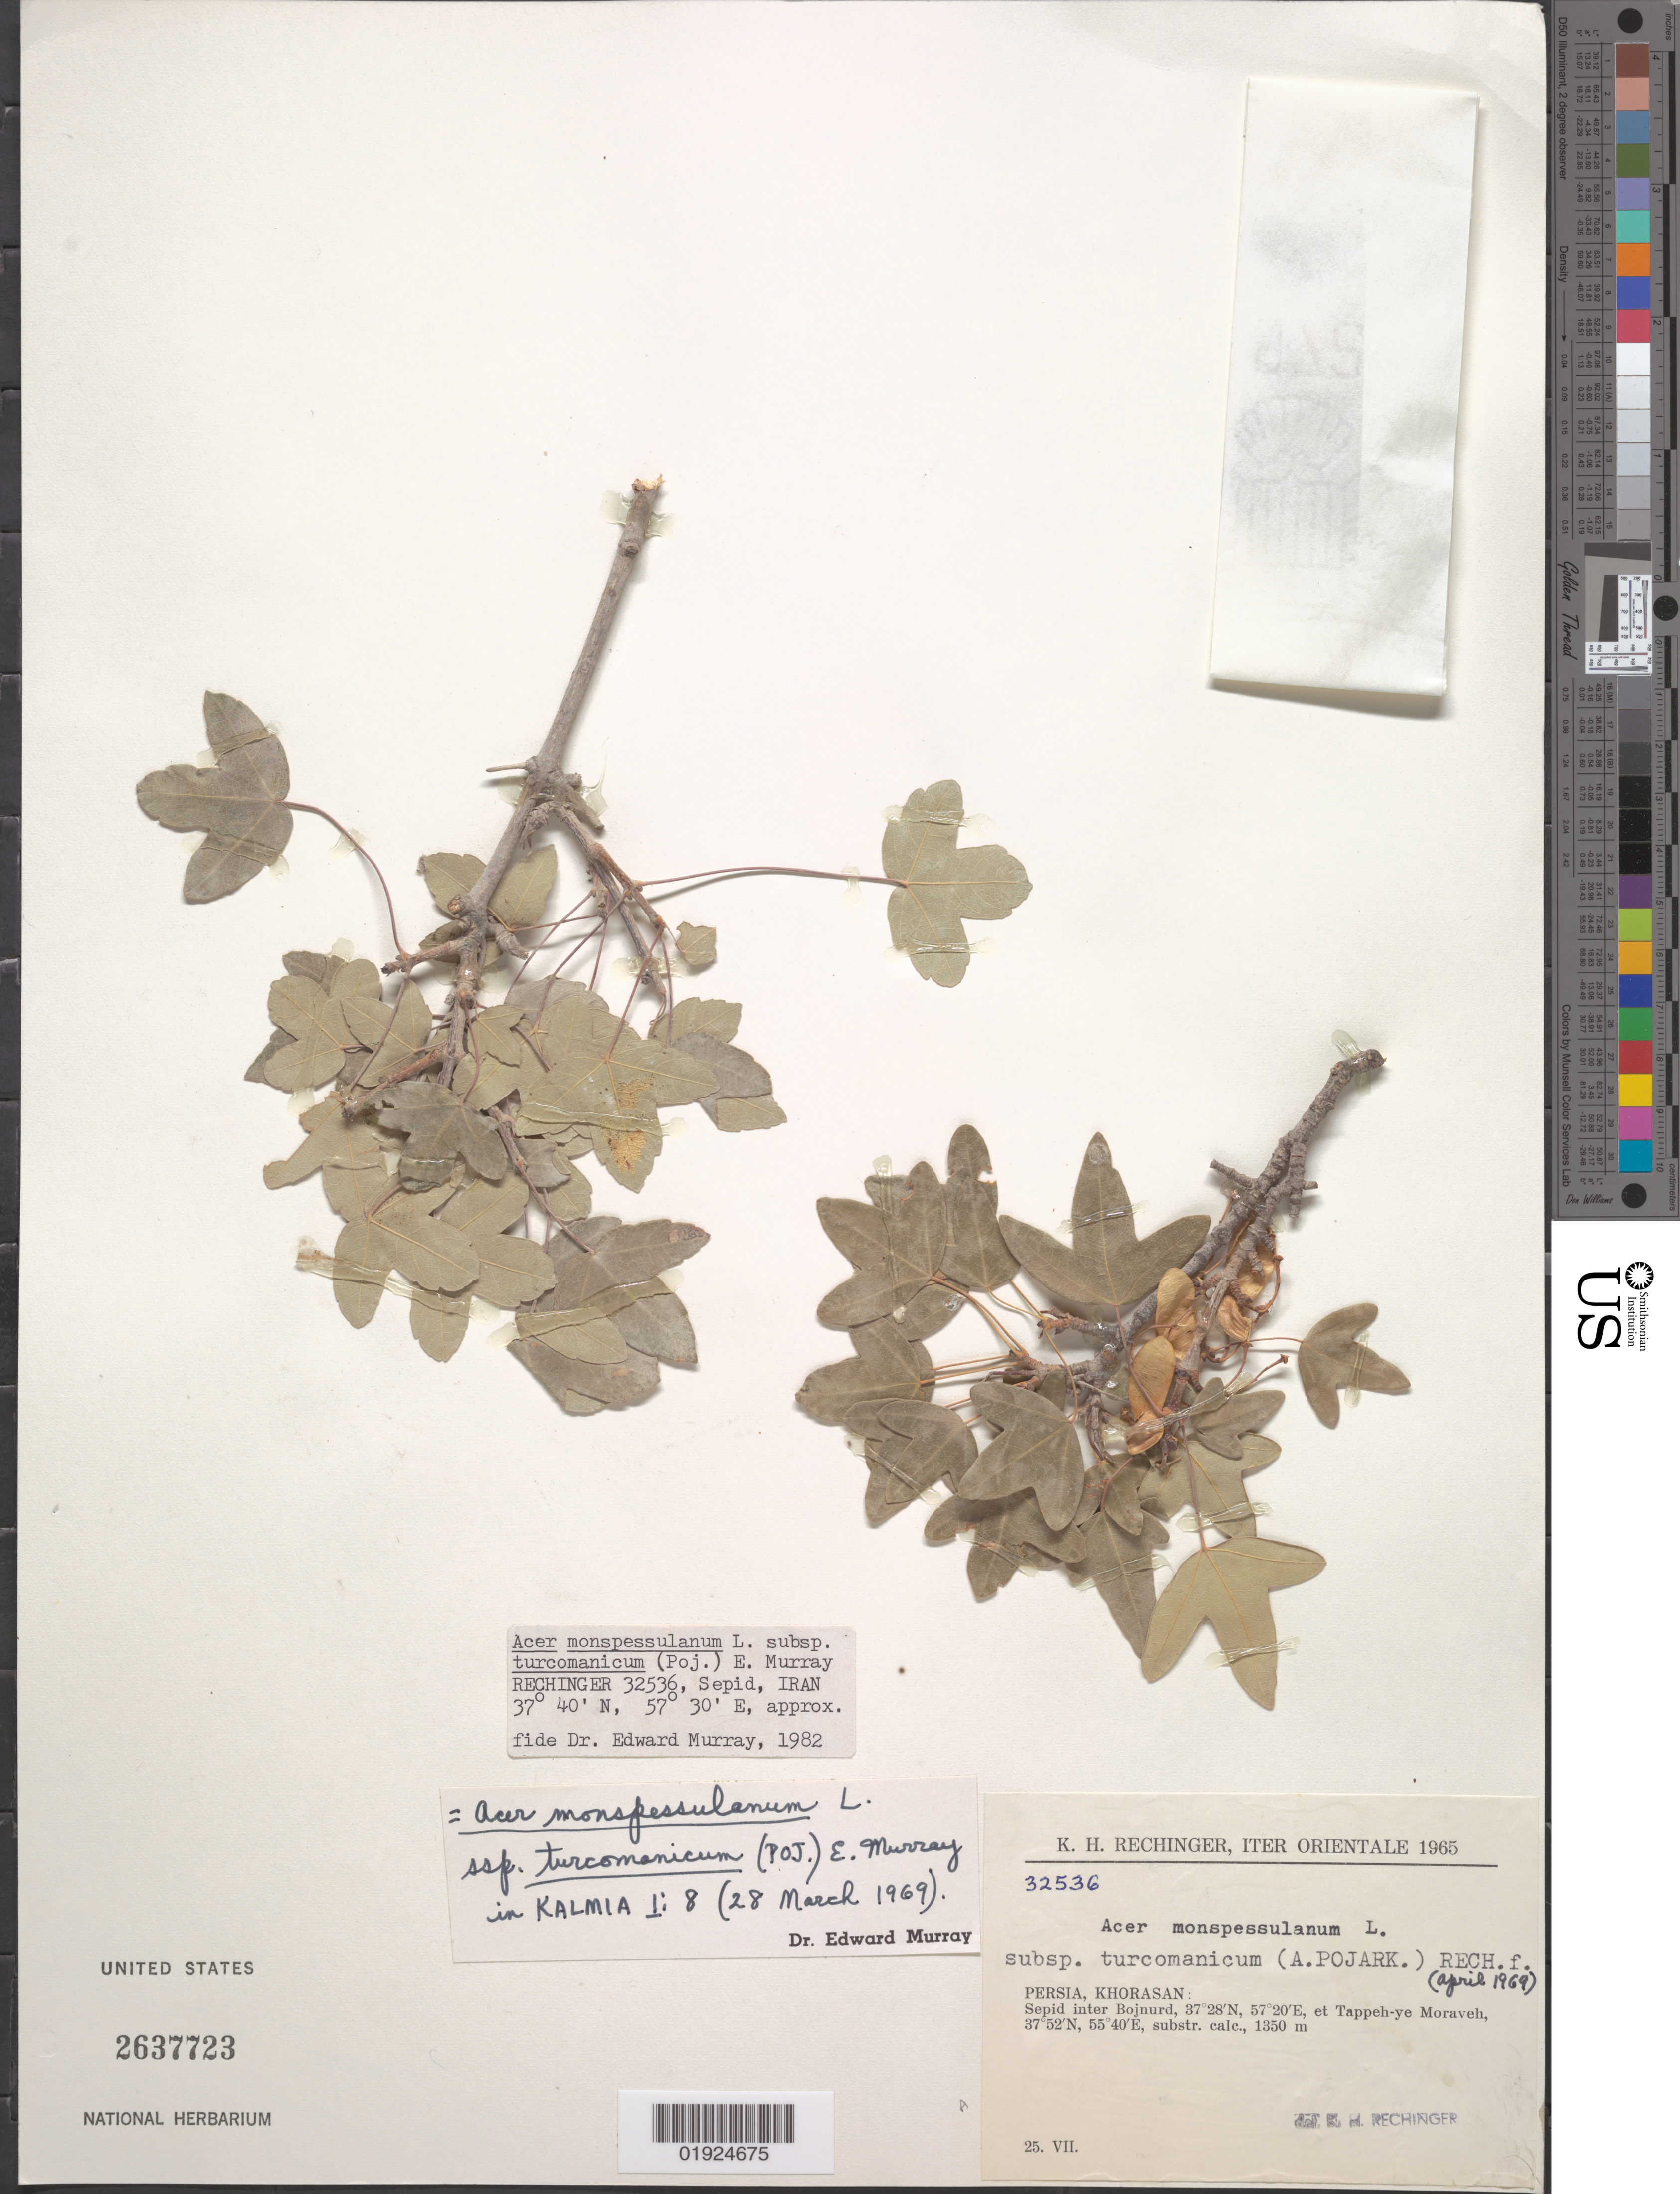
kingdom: Plantae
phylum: Tracheophyta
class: Magnoliopsida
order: Sapindales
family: Sapindaceae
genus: Acer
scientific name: Acer monspessulanum subsp. turcomanicum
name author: Murray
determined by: Murray, Edward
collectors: K. H. Rechinger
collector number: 32536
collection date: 1965-07-25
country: Iran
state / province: Khorasan [obsolete]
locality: Bojnurd to Tappeh-ye Moraveh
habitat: Substr. cal.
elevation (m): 1300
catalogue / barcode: US 2637723